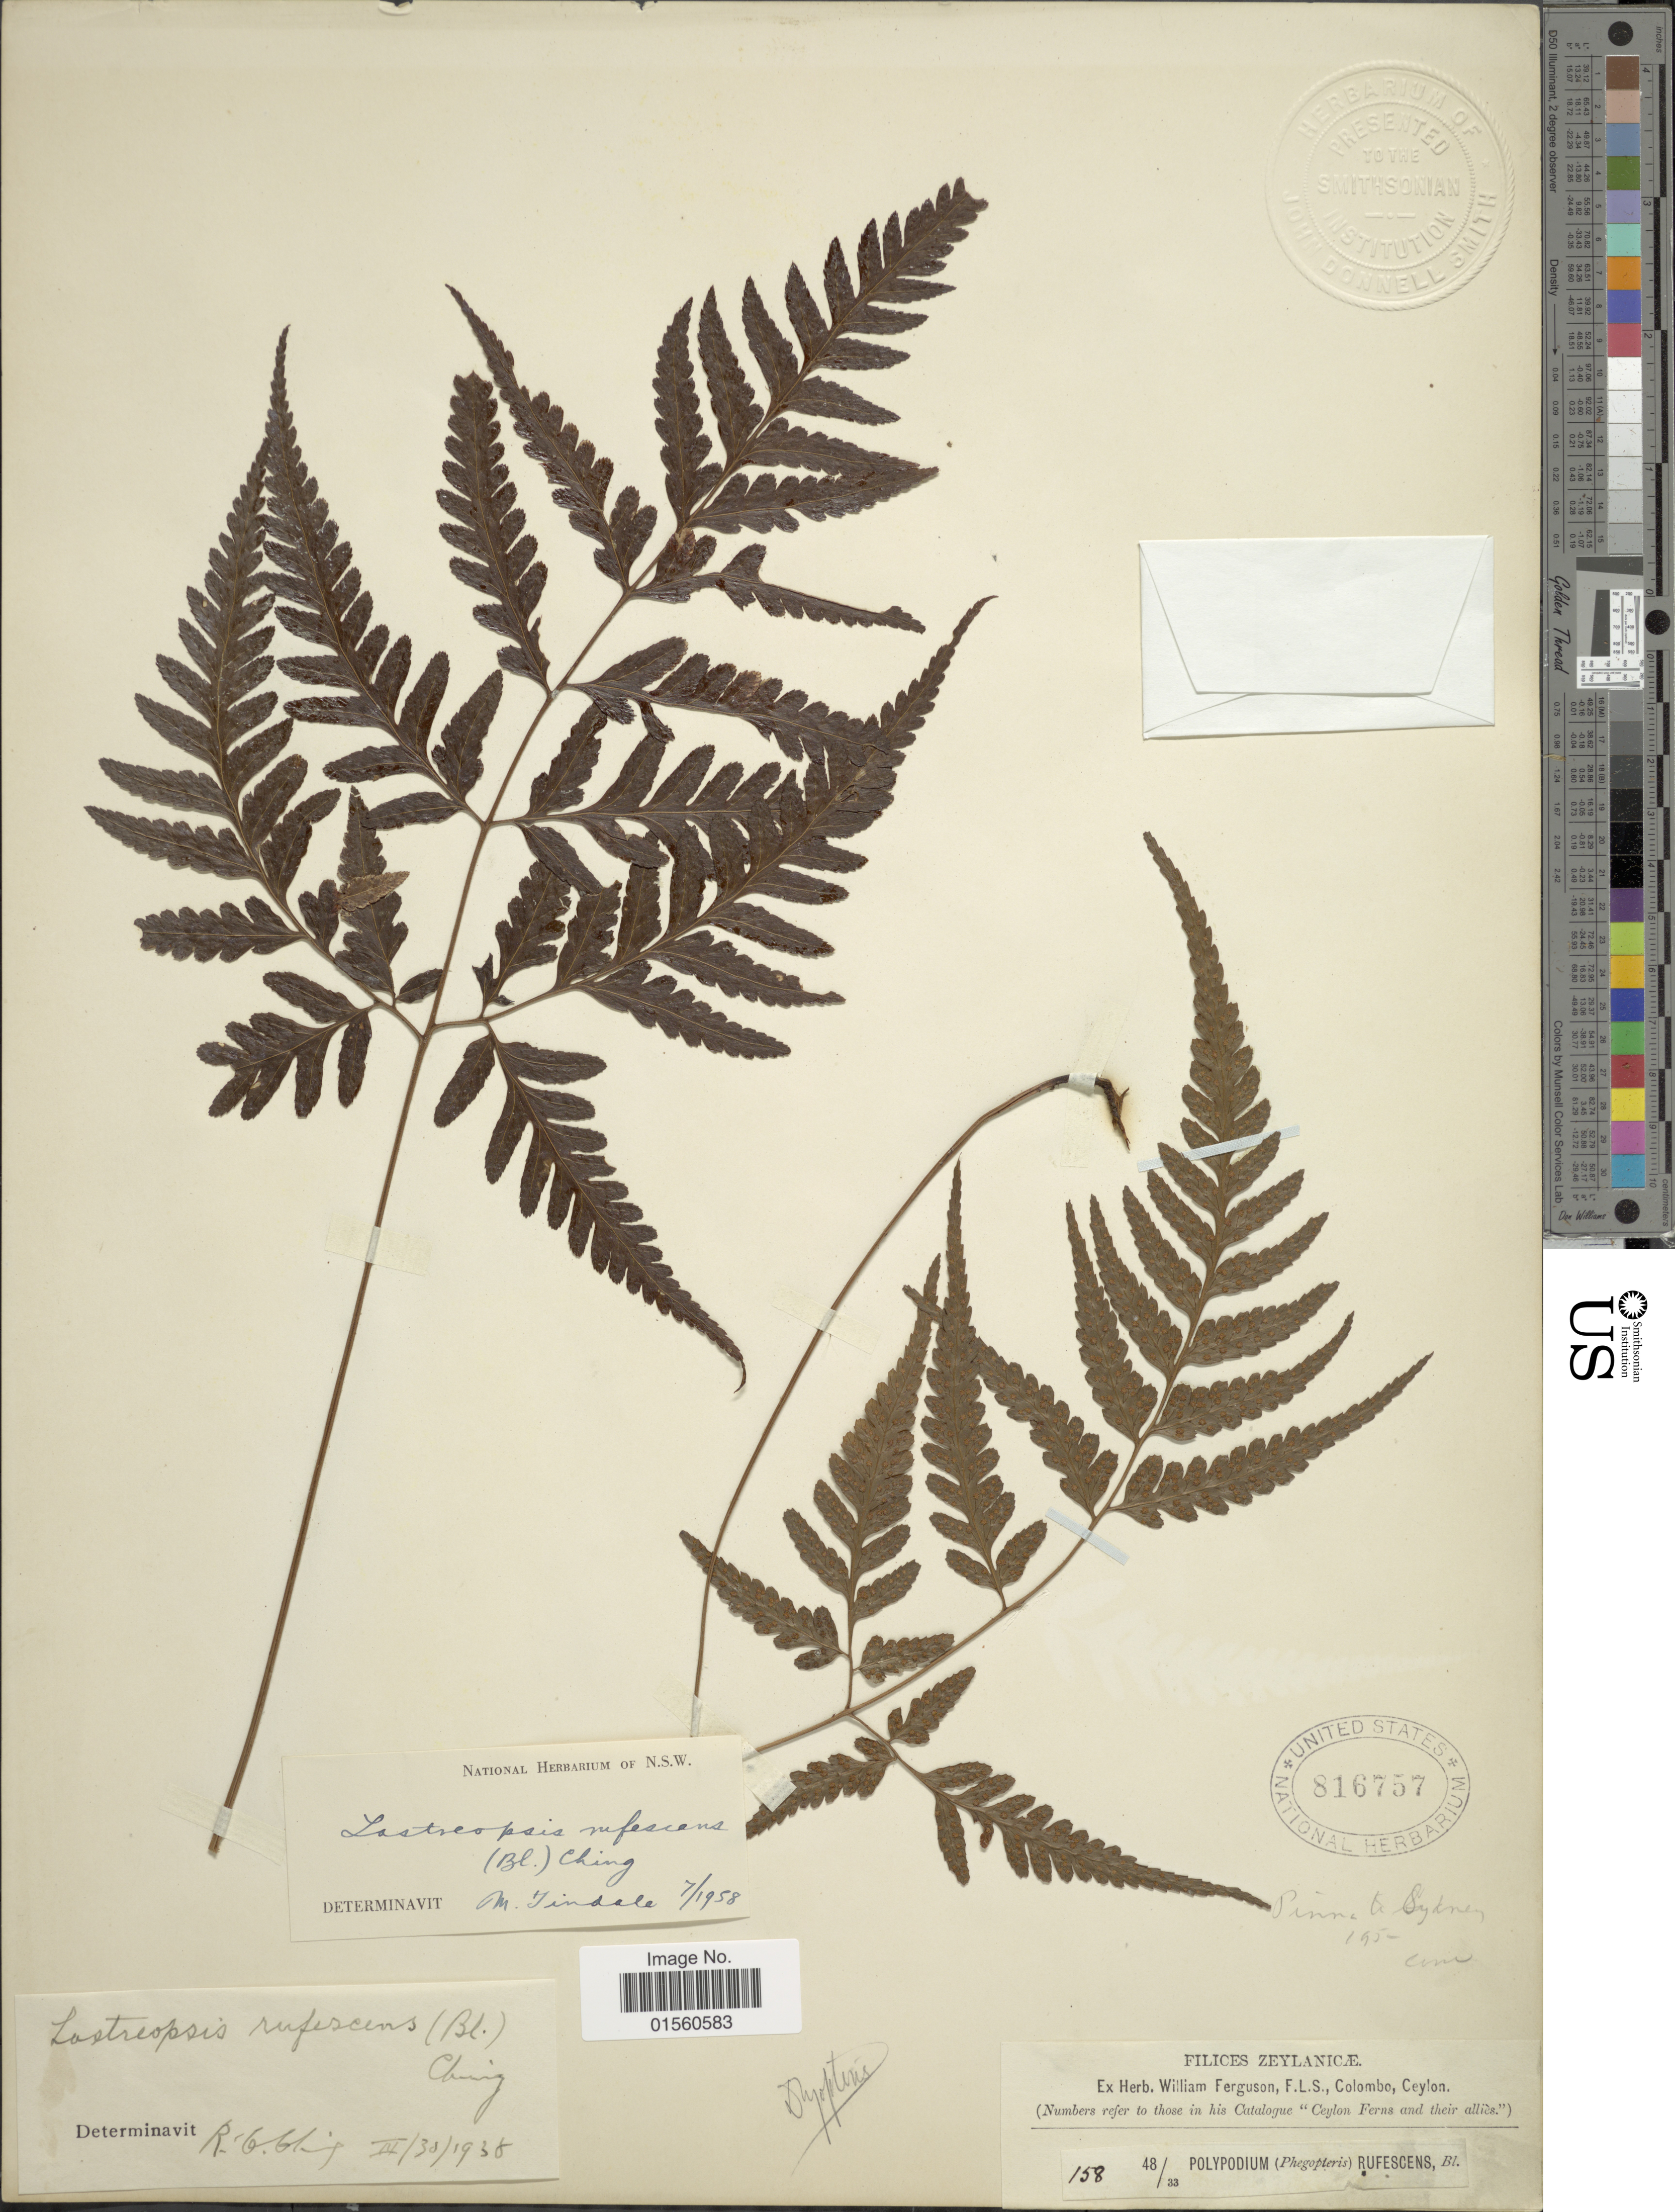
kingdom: Plantae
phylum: Tracheophyta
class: Polypodiopsida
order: Polypodiales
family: Dryopteridaceae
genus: Parapolystichum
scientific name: Parapolystichum rufescens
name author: (Blume) Labiak et al.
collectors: ex herb. W. Ferguson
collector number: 158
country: Sri Lanka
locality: Zeylanicae, Ceylon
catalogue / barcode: US 816757